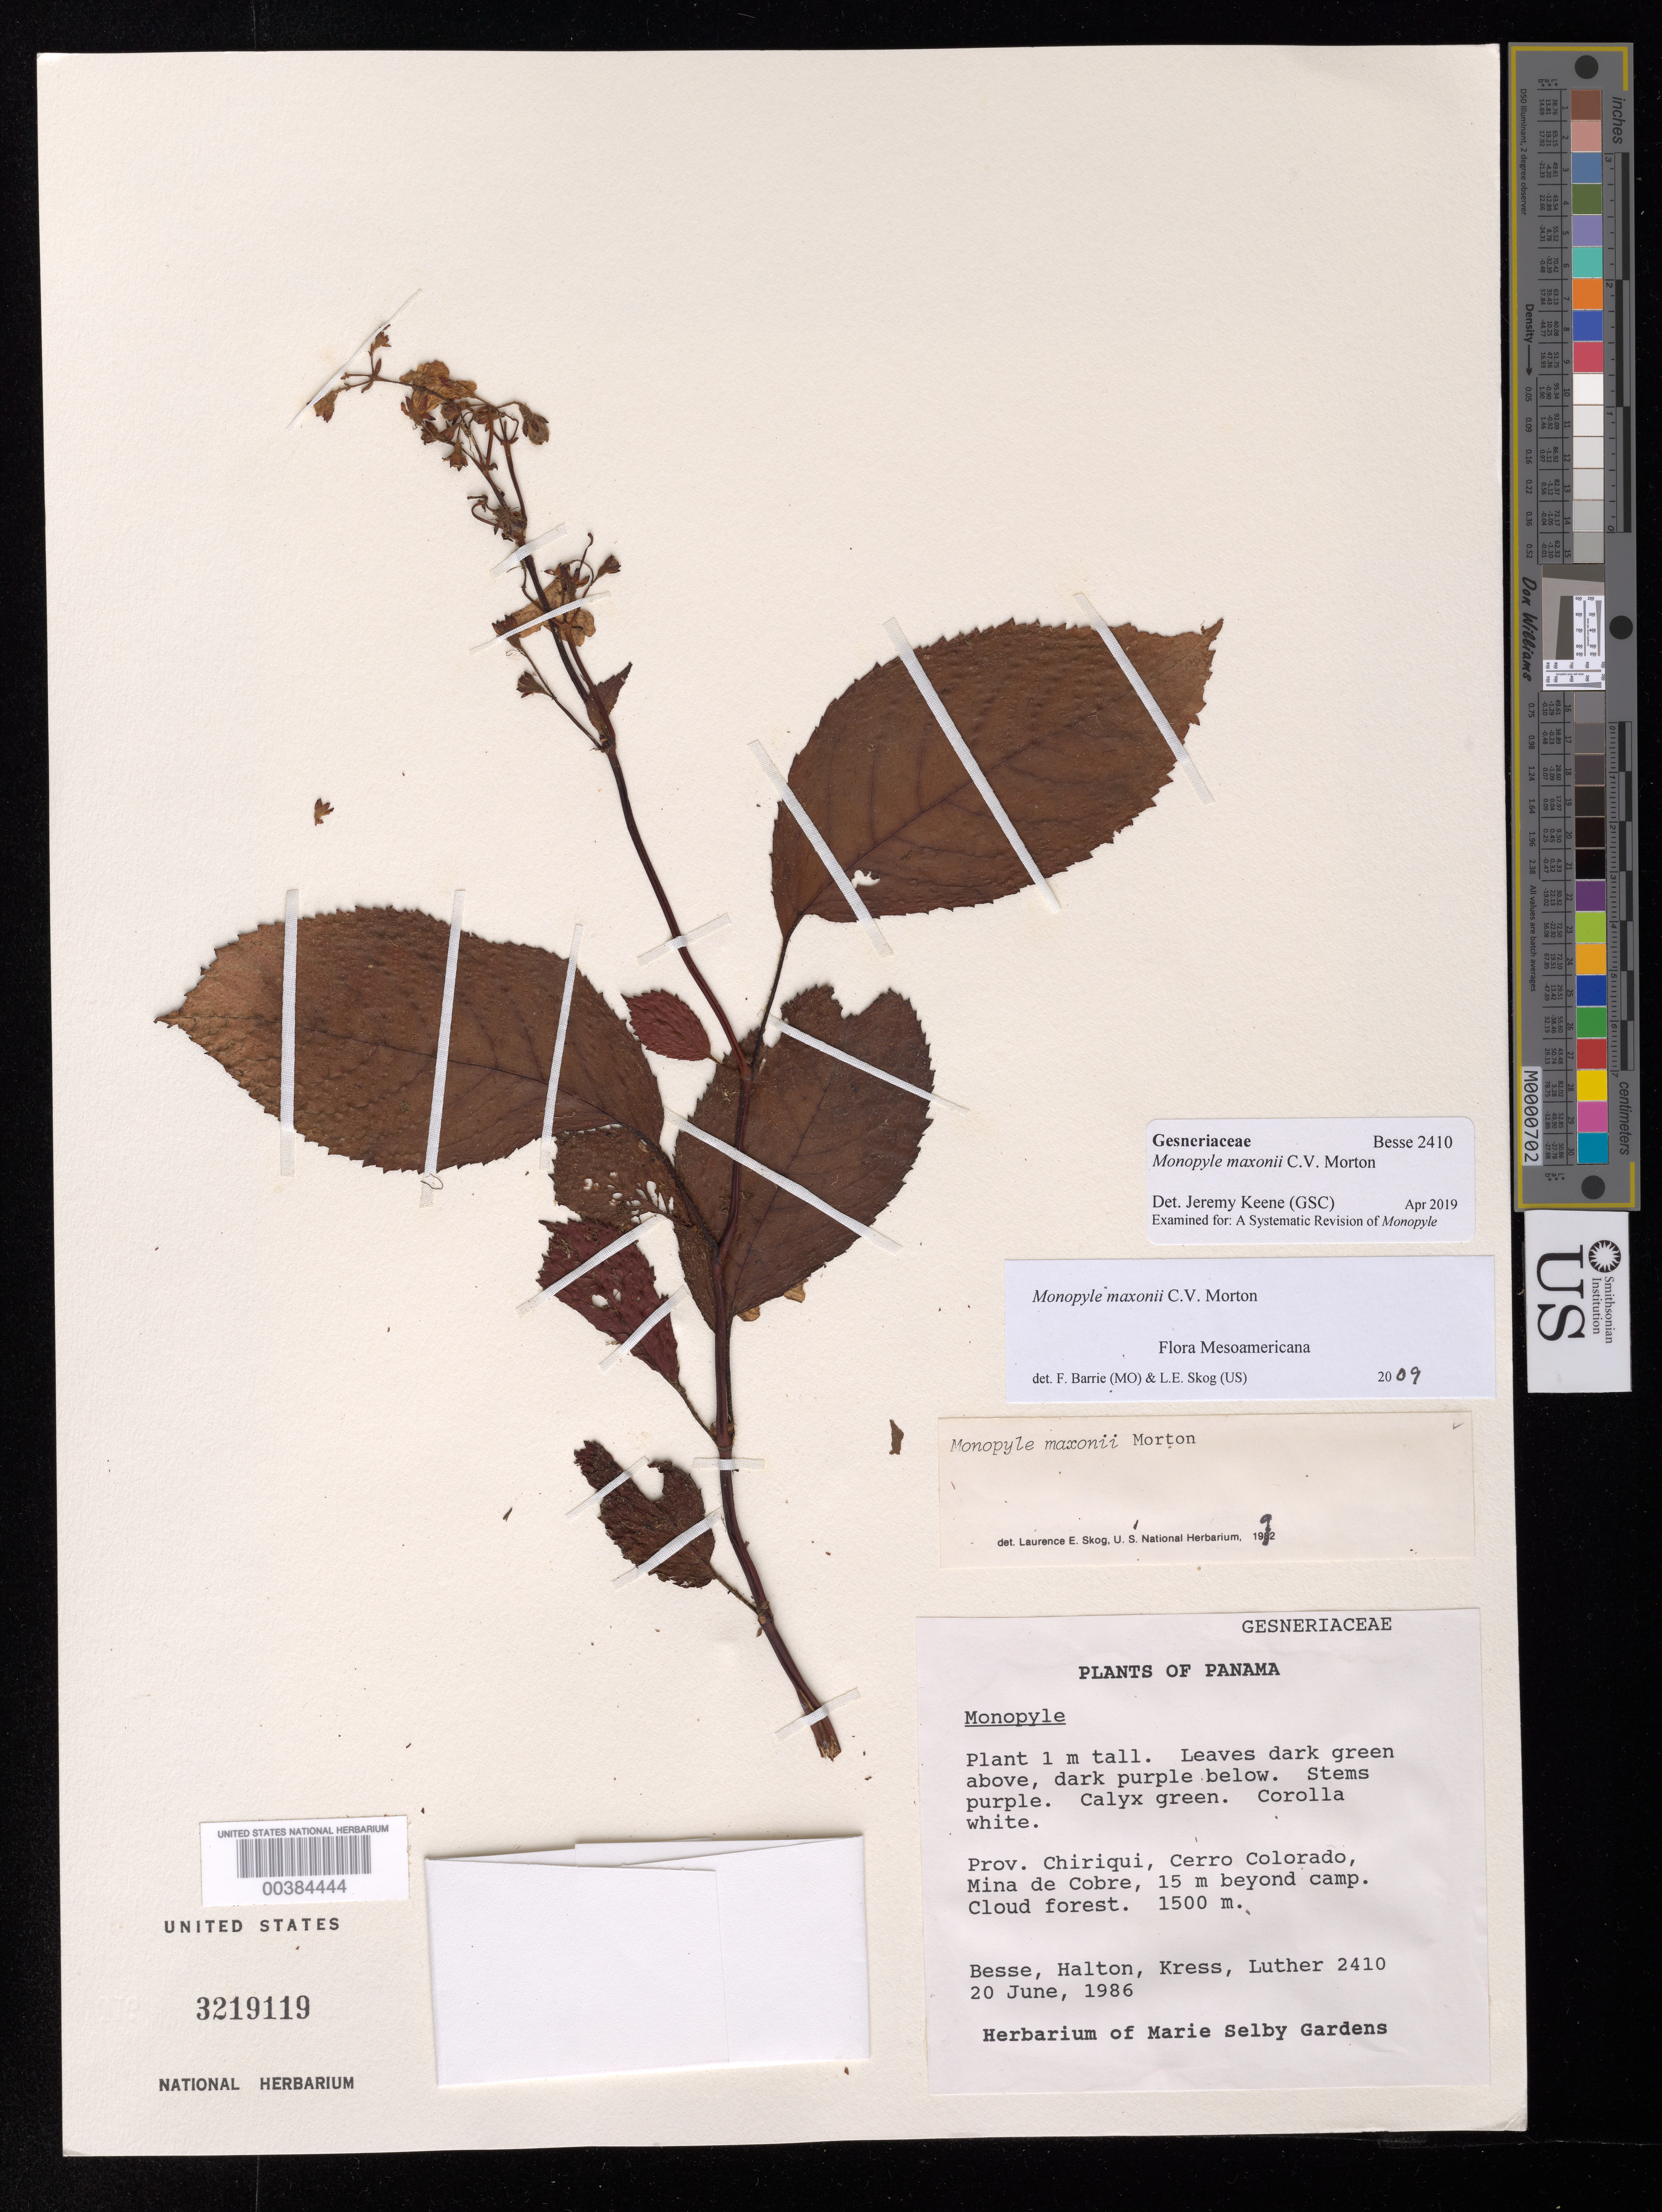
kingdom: Plantae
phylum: Tracheophyta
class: Magnoliopsida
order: Lamiales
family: Gesneriaceae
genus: Monopyle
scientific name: Monopyle maxonii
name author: C.V. Morton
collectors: L. Besse, J. Halton, W. J. Kress & Harry E. Luther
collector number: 2410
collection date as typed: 20 Jun 1986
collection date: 1986-06-20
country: Panama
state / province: Chiriquí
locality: Cerro Colorado, Mina de Cobre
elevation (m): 1500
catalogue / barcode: US 3219119